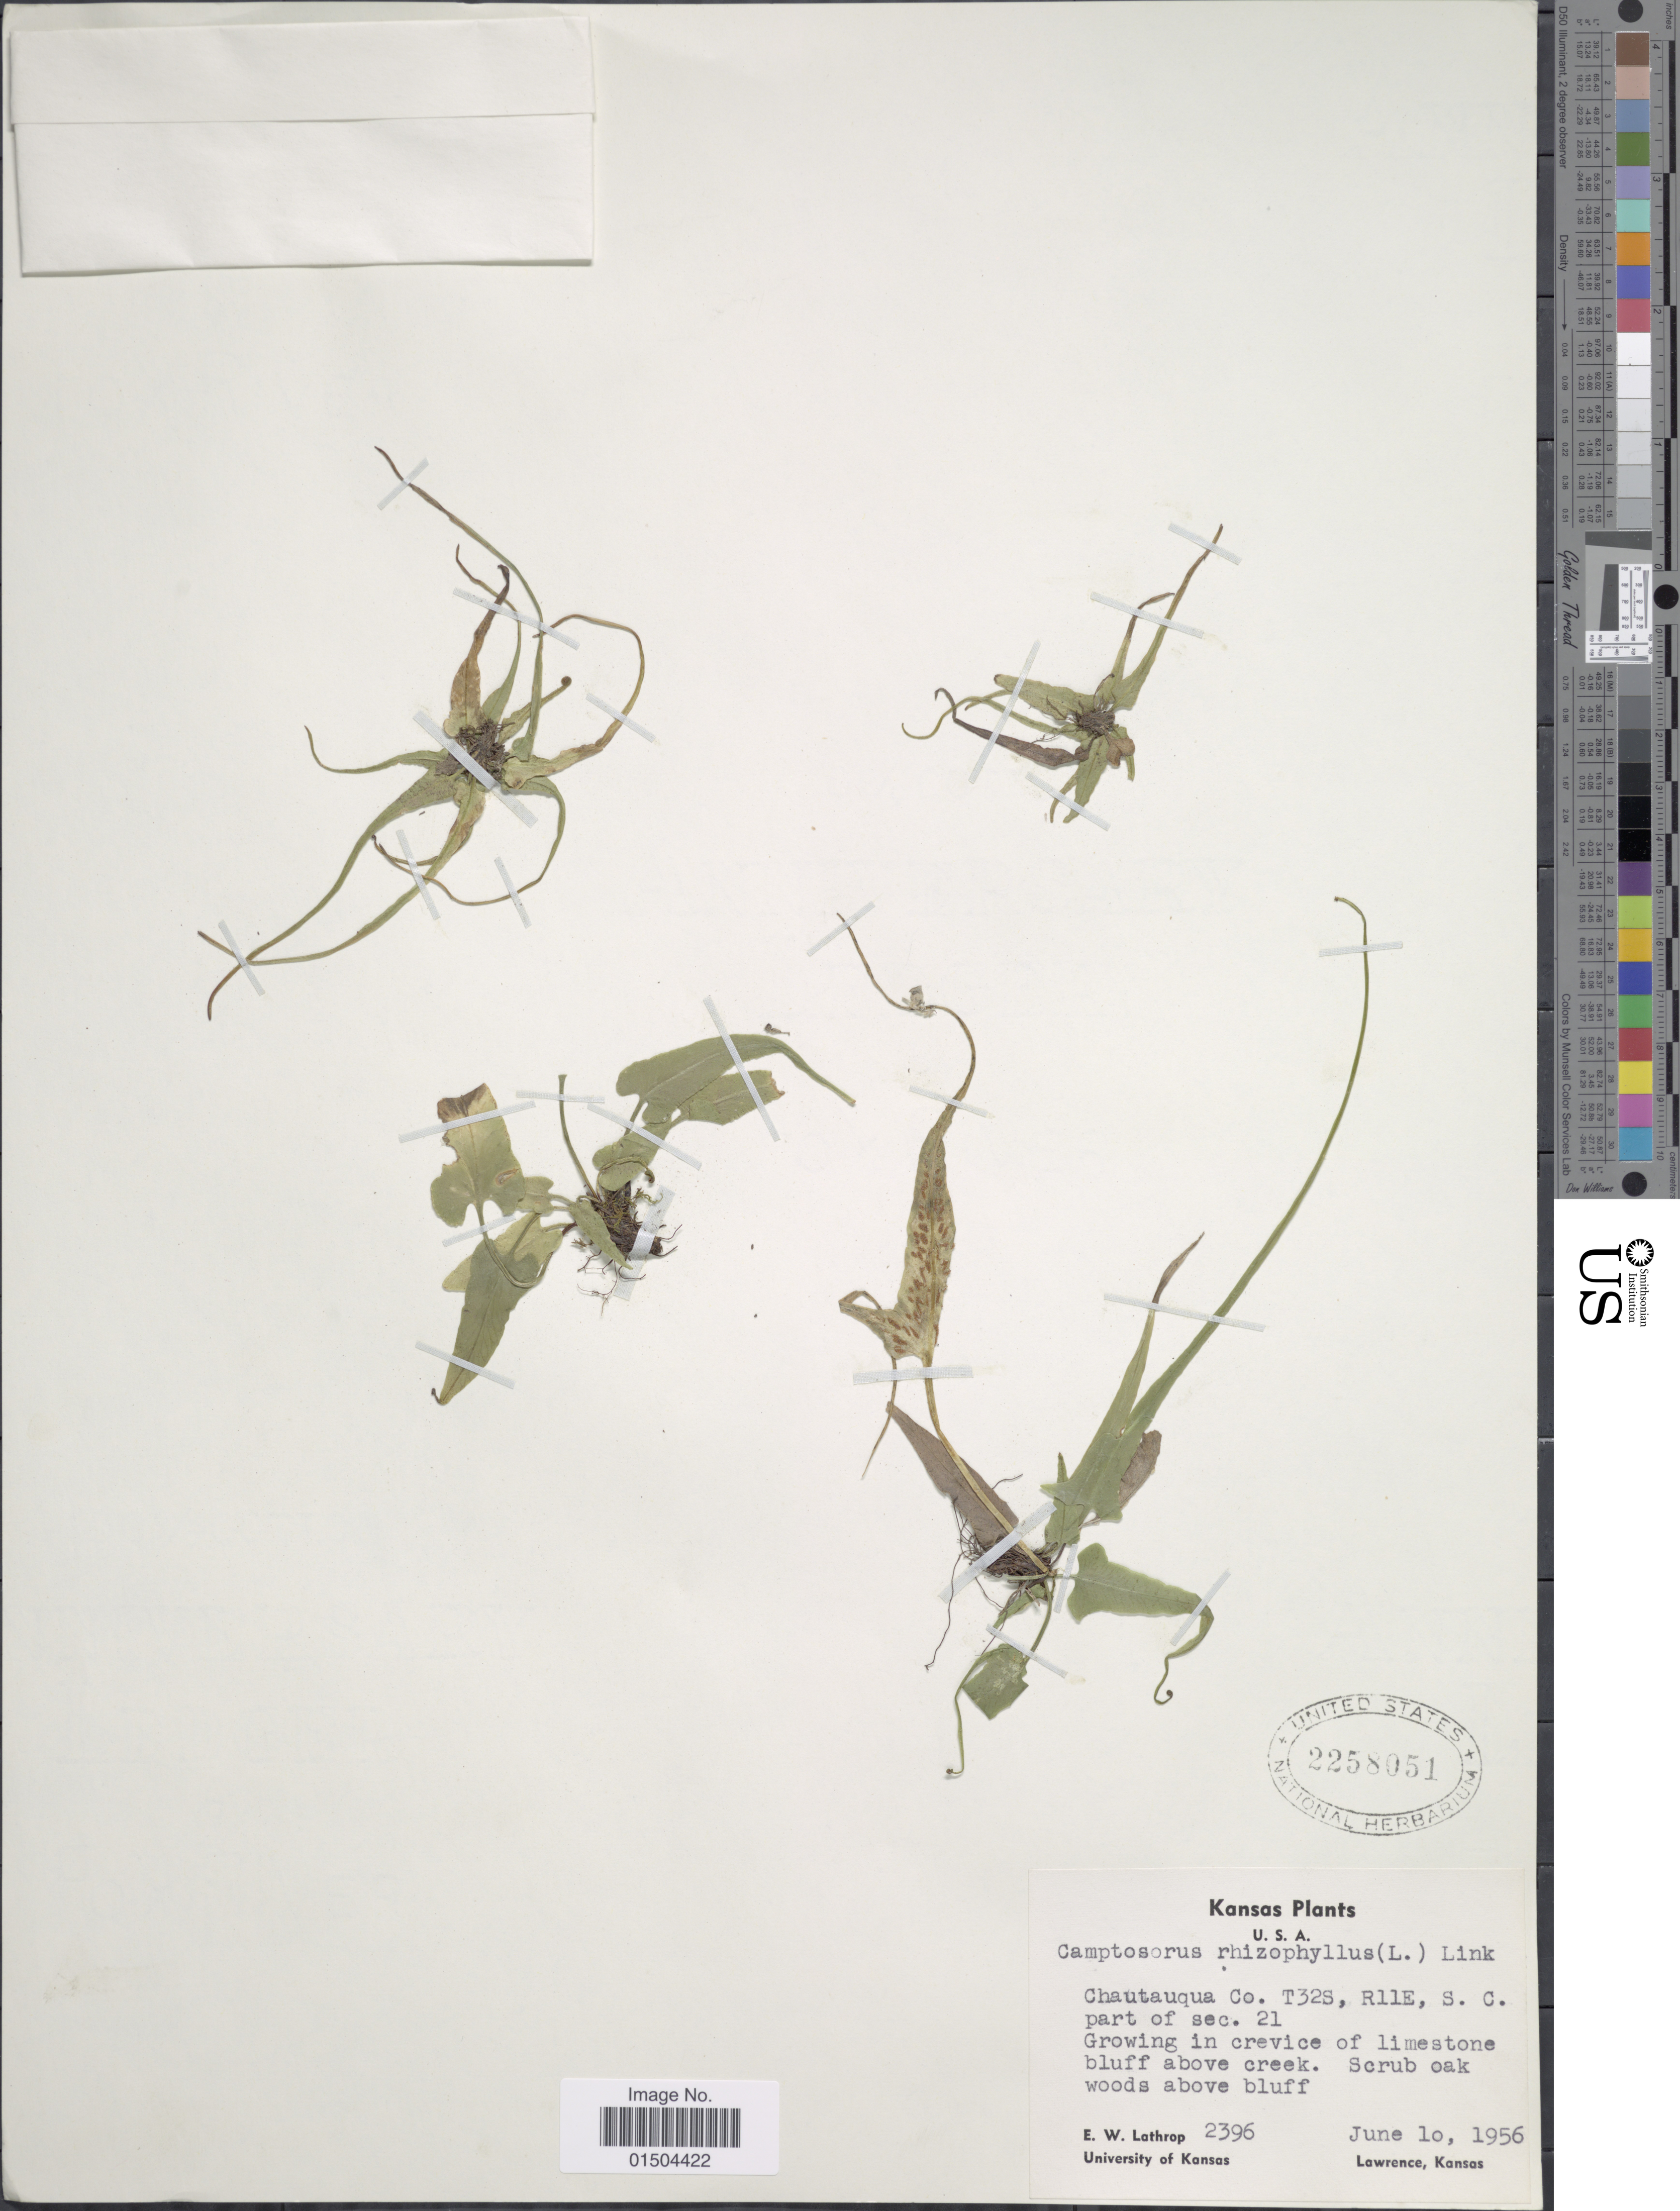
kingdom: Plantae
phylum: Tracheophyta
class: Polypodiopsida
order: Polypodiales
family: Aspleniaceae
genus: Asplenium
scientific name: Asplenium rhizophyllum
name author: L.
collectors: E. W. Lathrop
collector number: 2396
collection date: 1956-06-10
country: United States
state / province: Kansas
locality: Chautauqua Co. T32S, R11E, S.C. part of sec. 21.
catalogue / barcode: US 2258051